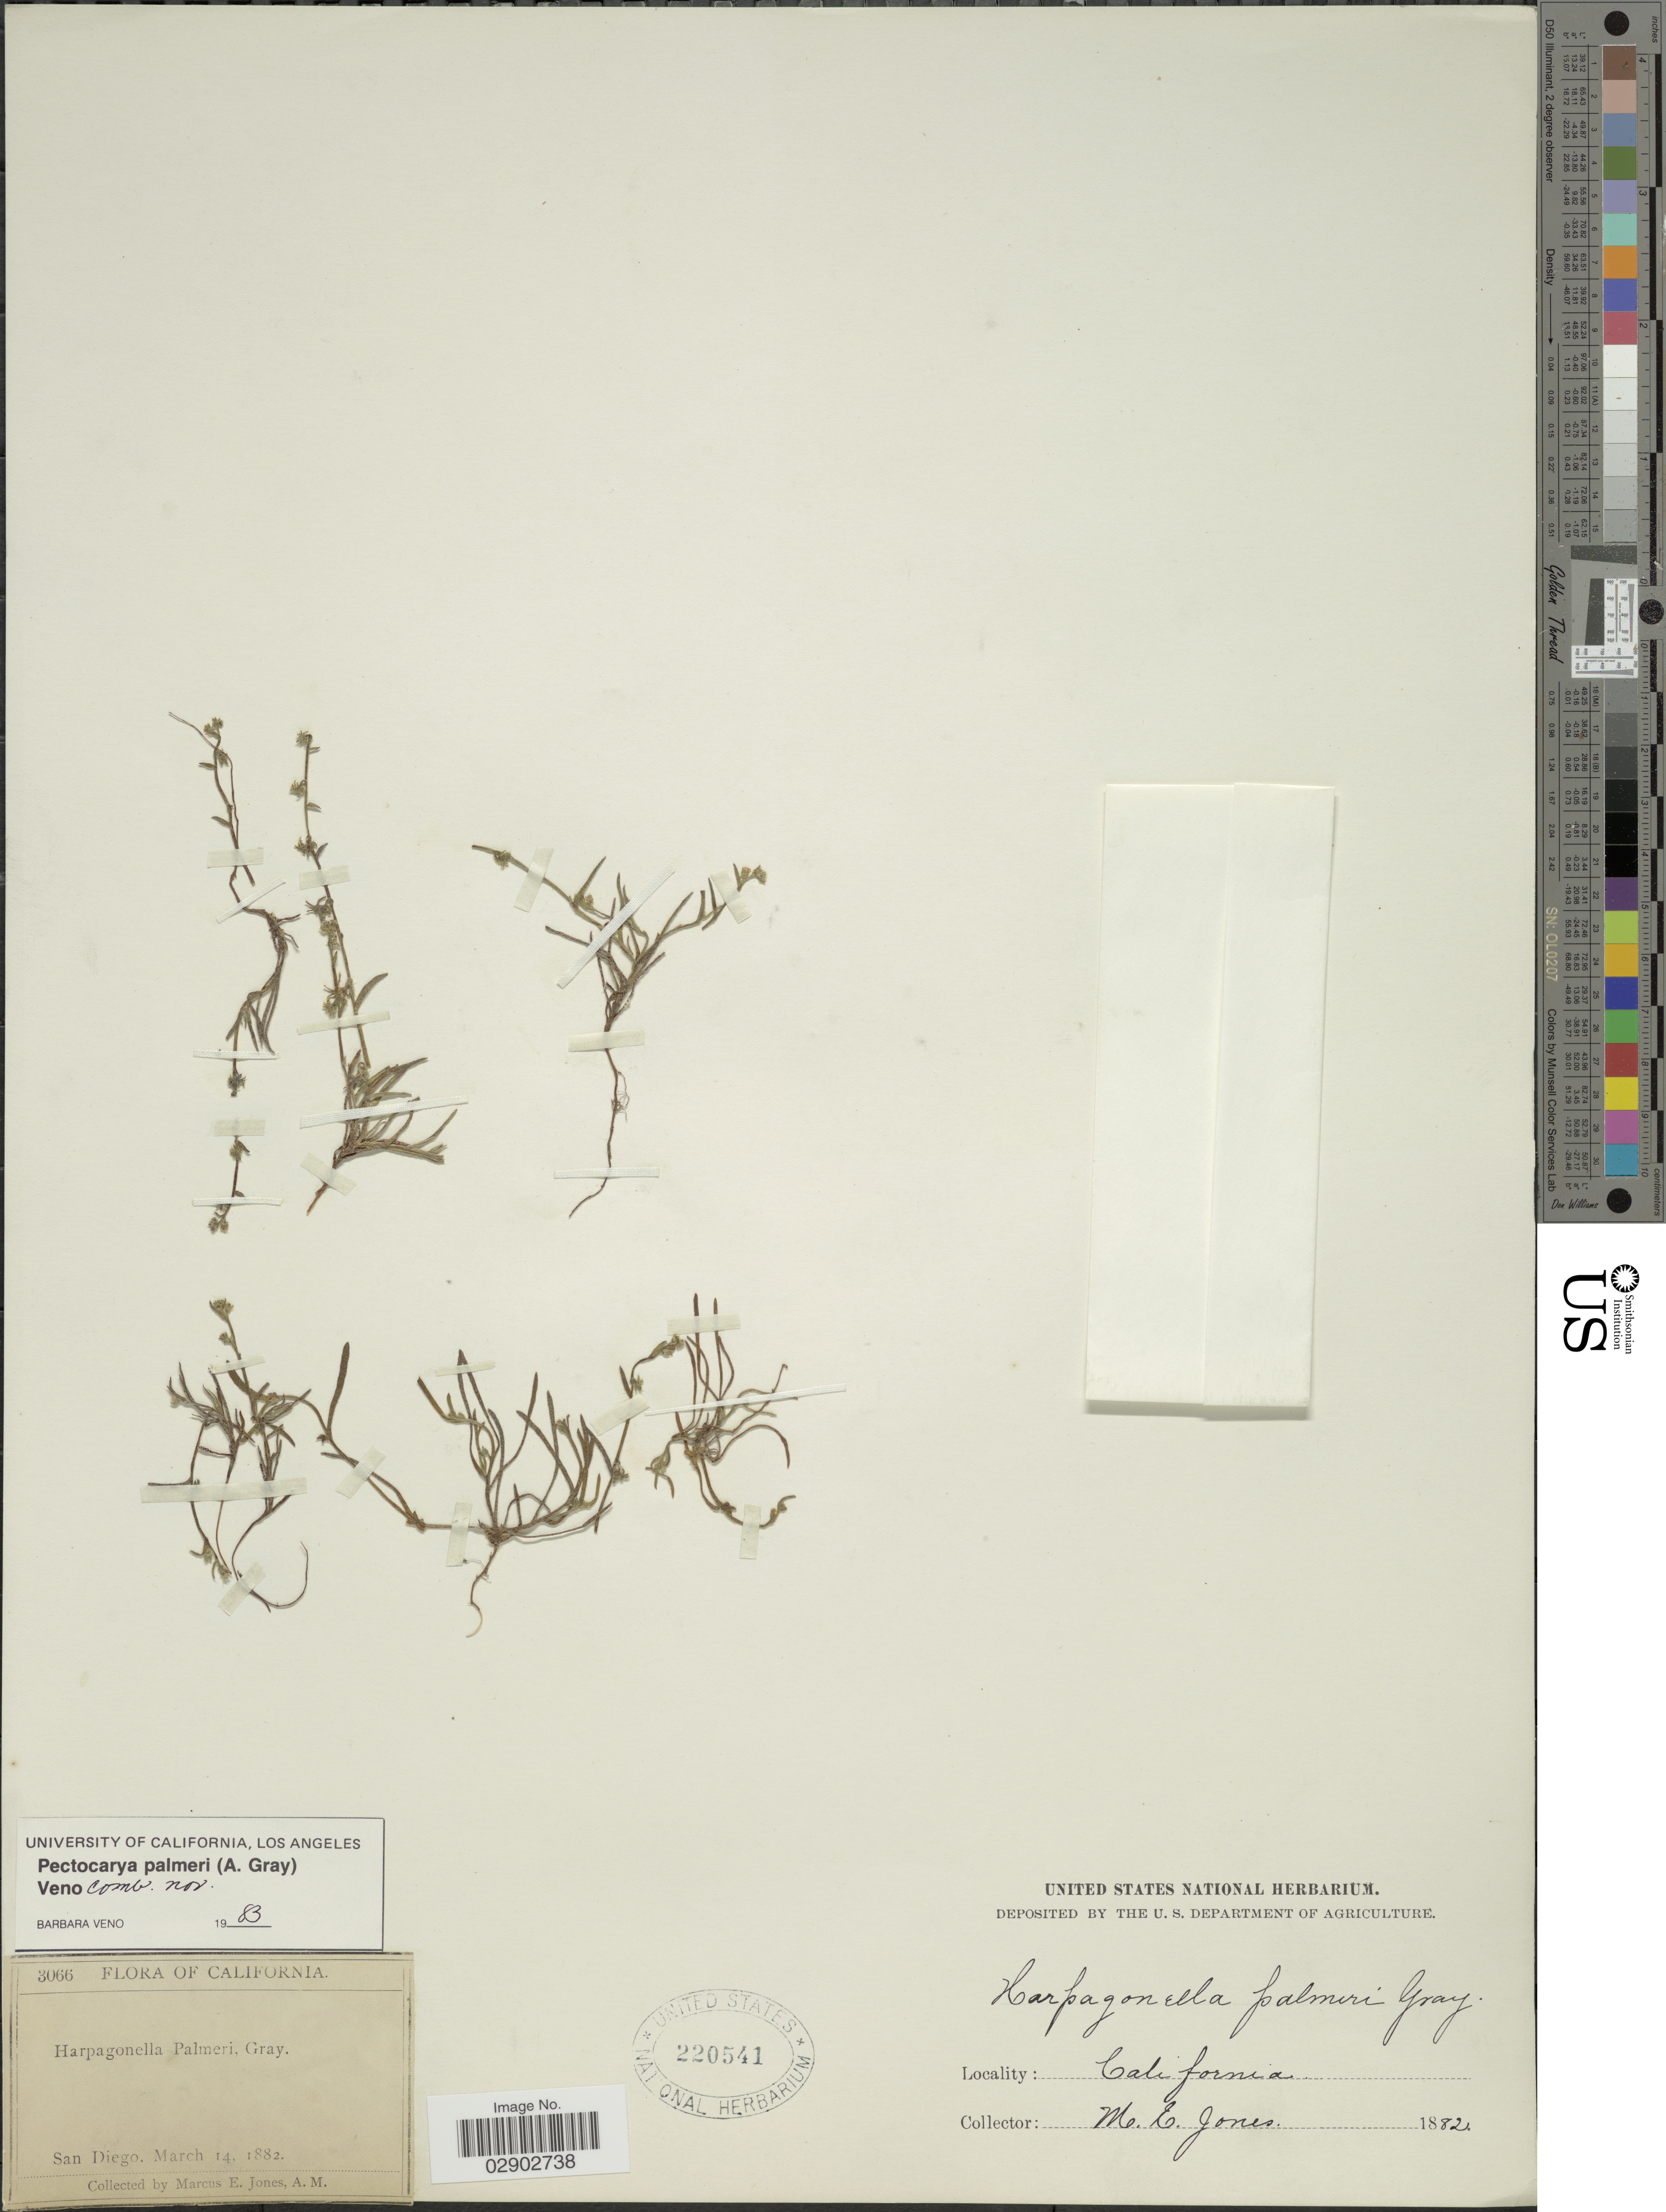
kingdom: Plantae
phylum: Tracheophyta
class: Magnoliopsida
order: Boraginales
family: Boraginaceae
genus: Harpagonella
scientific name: Harpagonella palmeri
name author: A. Gray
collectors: M. E. Jones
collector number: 3066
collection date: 1882-03-14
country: United States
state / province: California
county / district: San Diego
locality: San Diego.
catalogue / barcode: US 220541